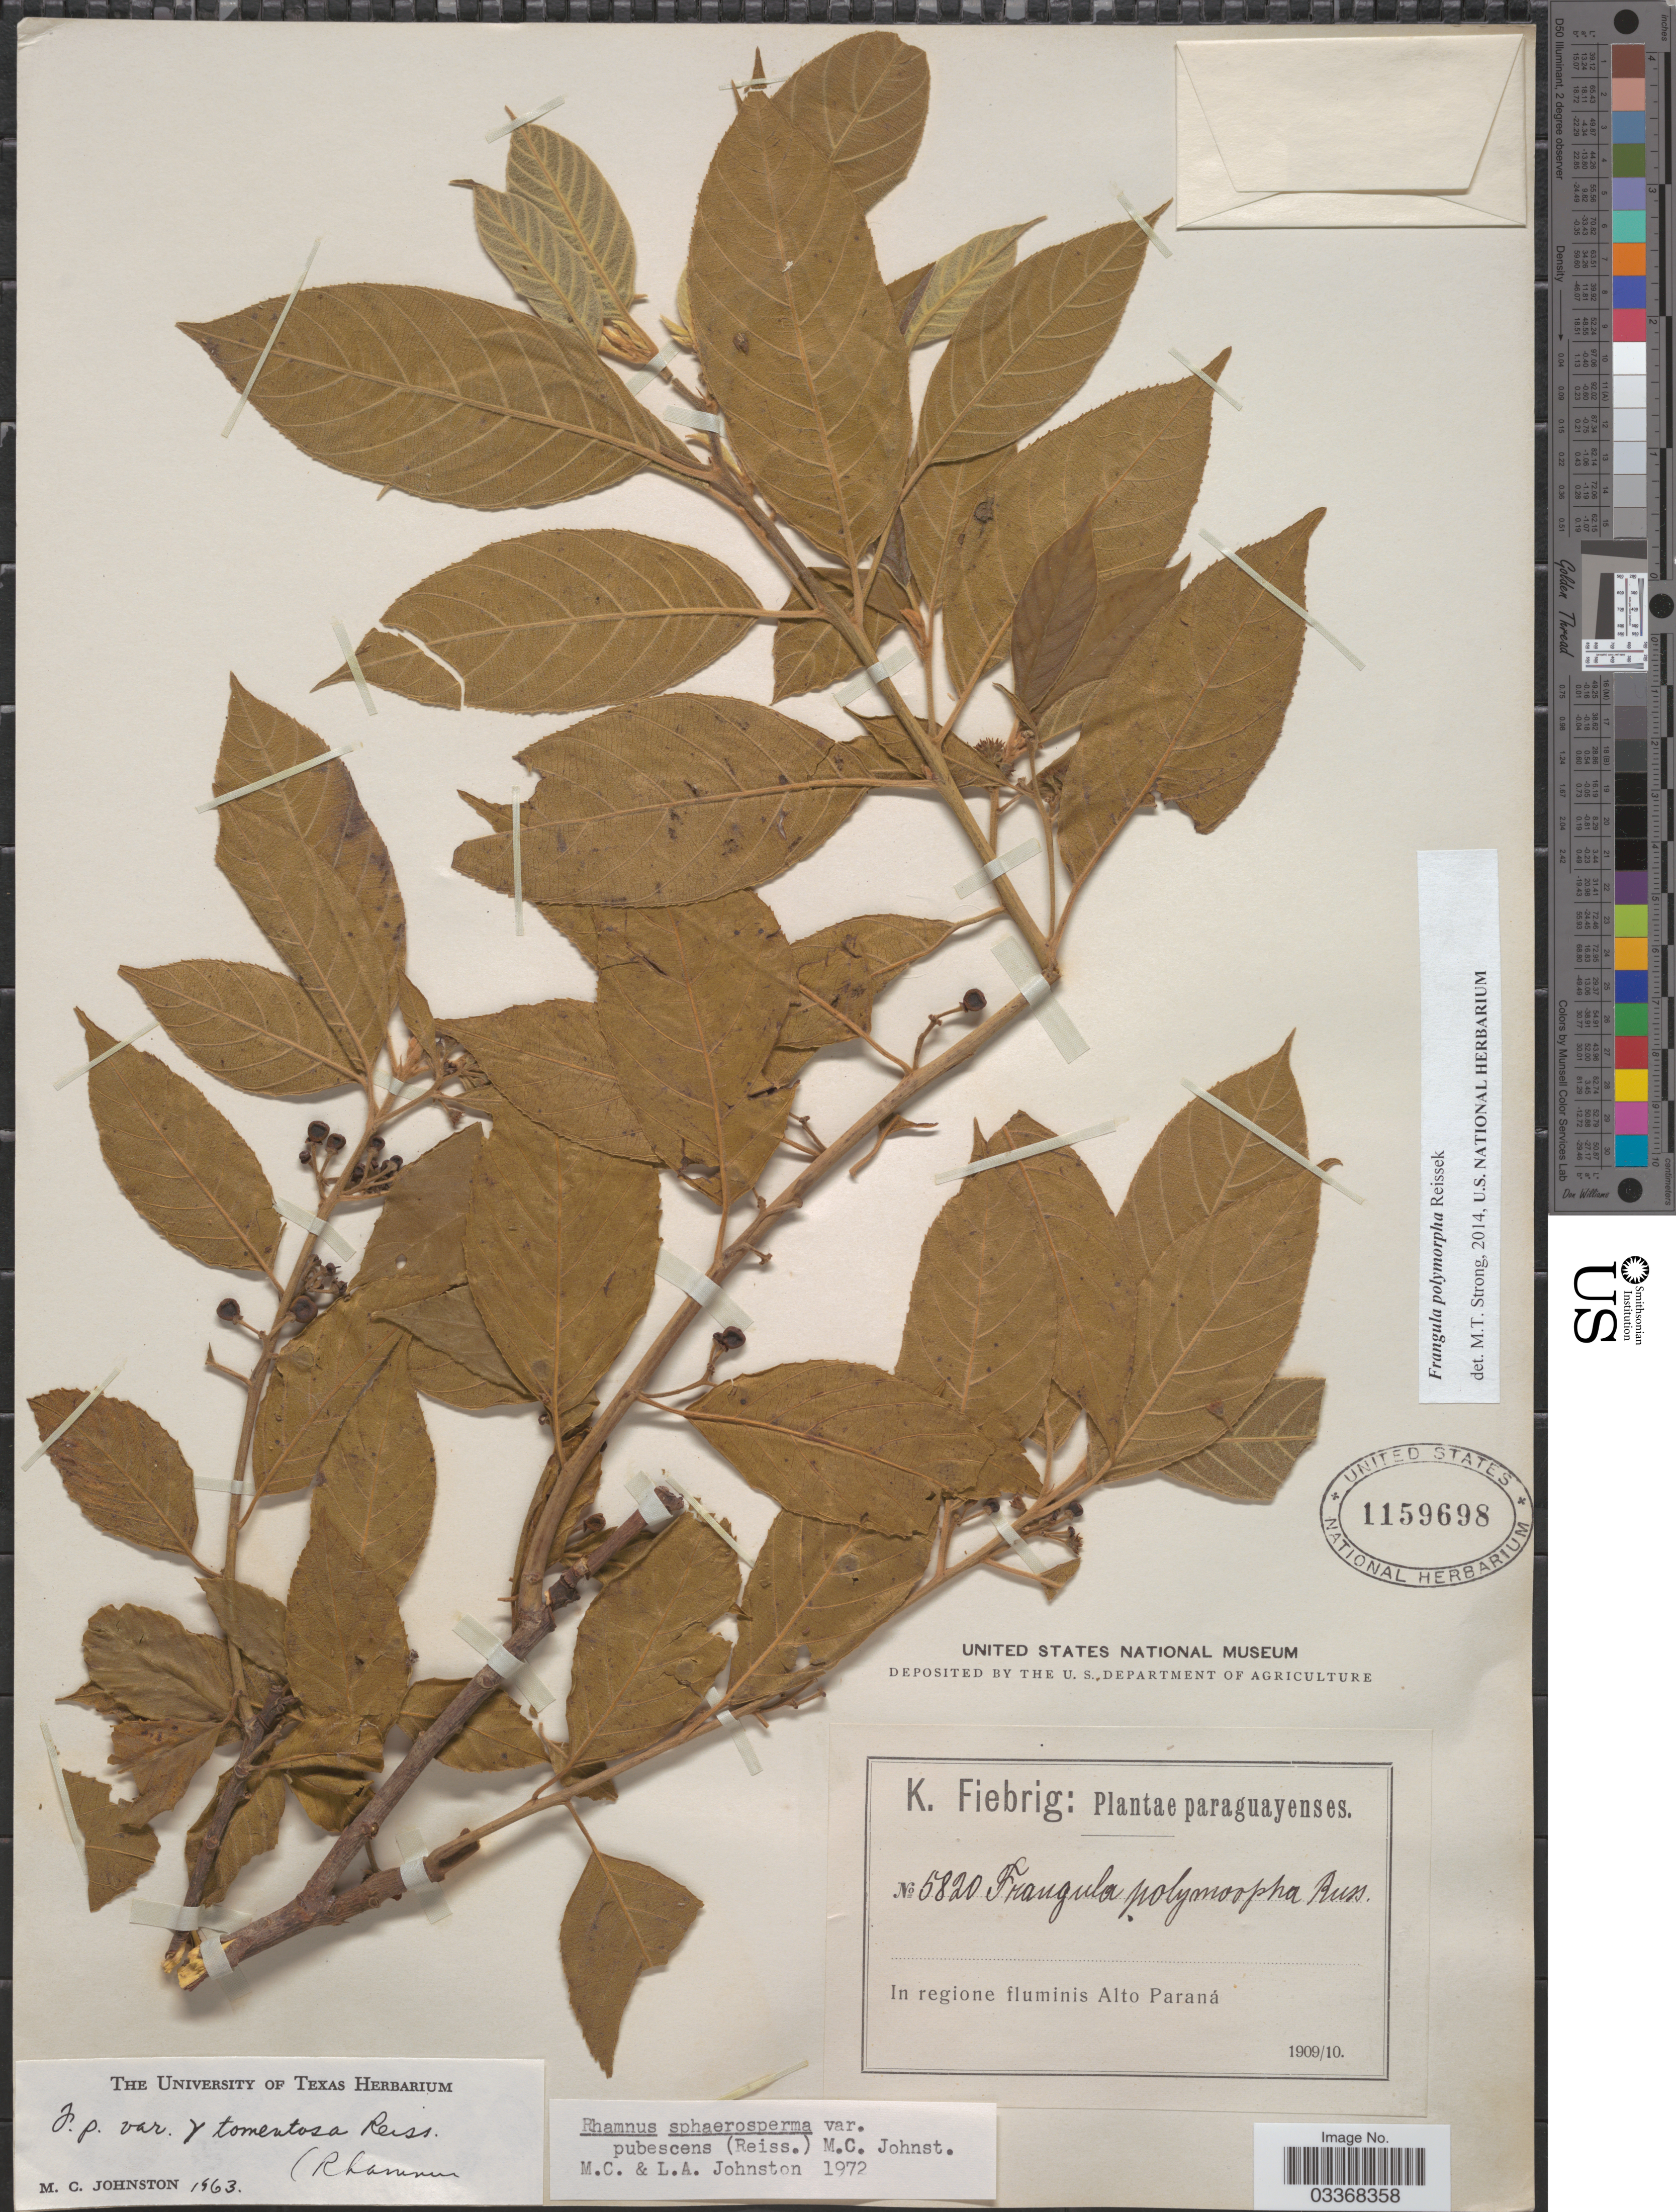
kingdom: Plantae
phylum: Tracheophyta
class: Magnoliopsida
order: Rosales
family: Rhamnaceae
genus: Frangula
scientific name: Frangula polymorpha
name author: Reissek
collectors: K. Fiebrig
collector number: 5820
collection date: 1909/1910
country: Paraguay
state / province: Alto Parana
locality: In regione fluminis Alto Paraná.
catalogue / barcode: US 1159698